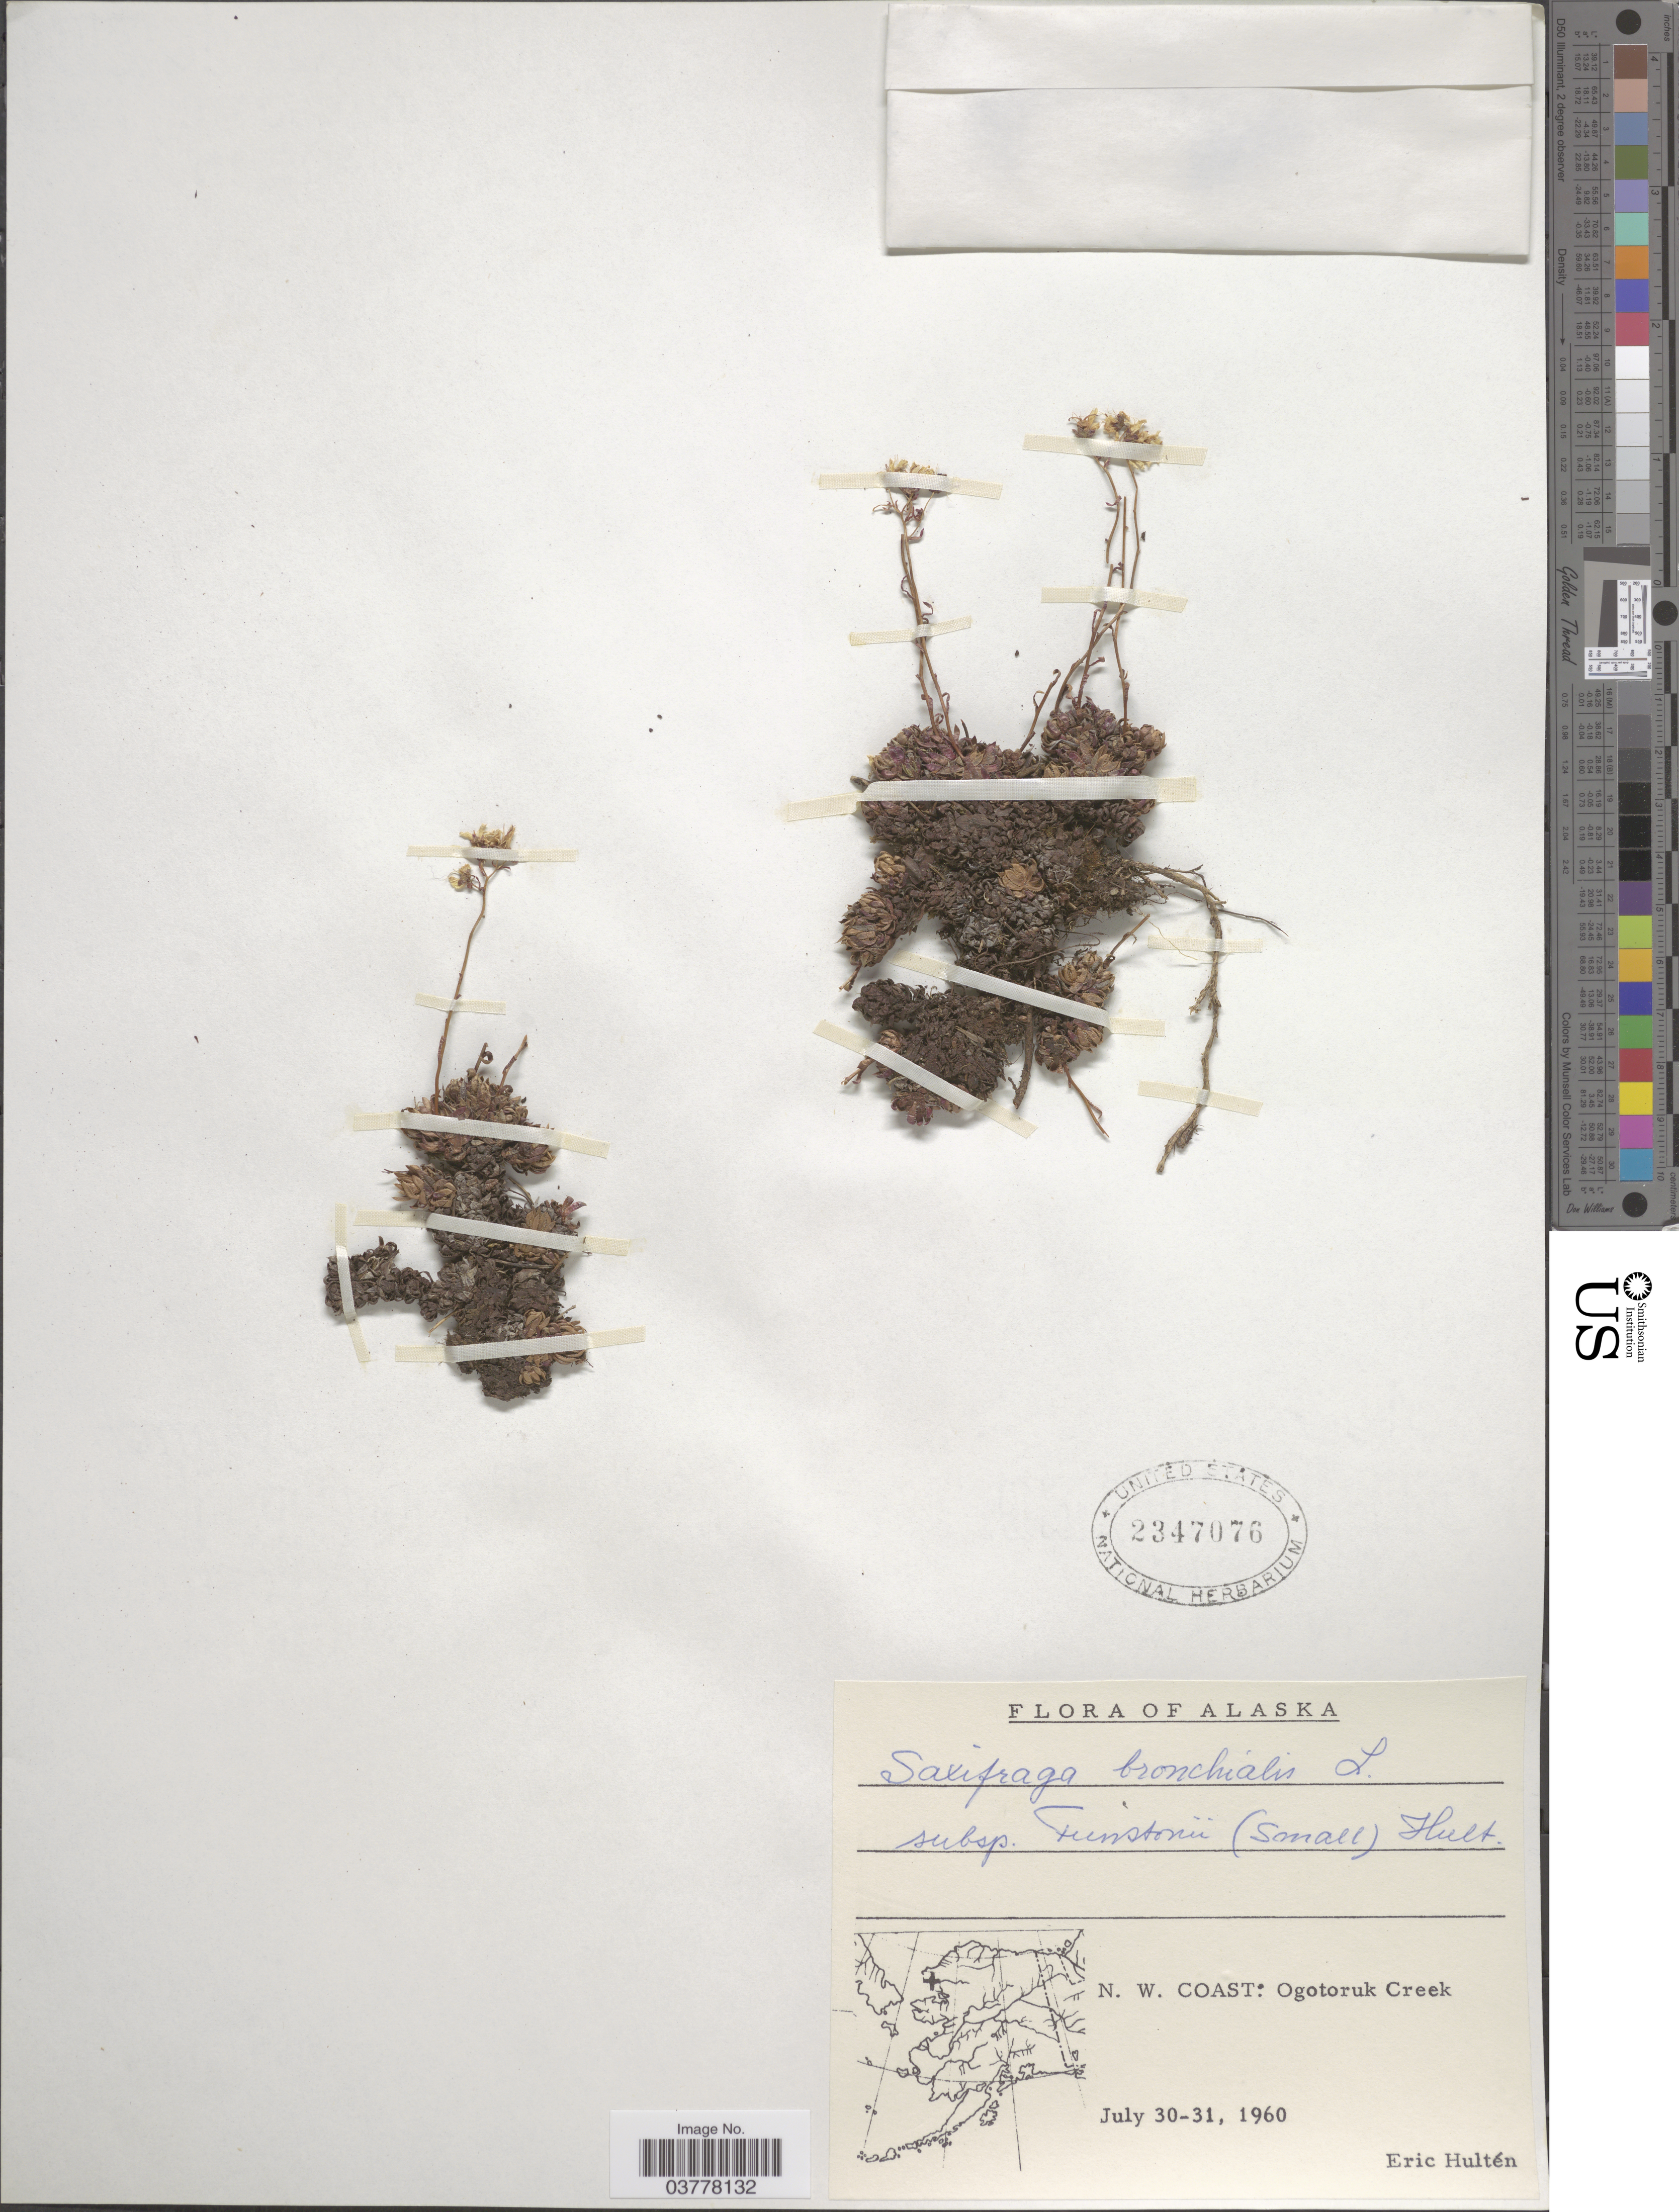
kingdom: Plantae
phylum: Tracheophyta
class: Magnoliopsida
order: Saxifragales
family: Saxifragaceae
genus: Saxifraga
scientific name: Saxifraga bronchialis subsp. funstonii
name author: (Small) Hultén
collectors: E. G. Hultén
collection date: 1960-07-30/1960-07-31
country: United States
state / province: Alaska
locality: N. W. Coast: Ogotoruk Creek.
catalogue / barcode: US 2347076